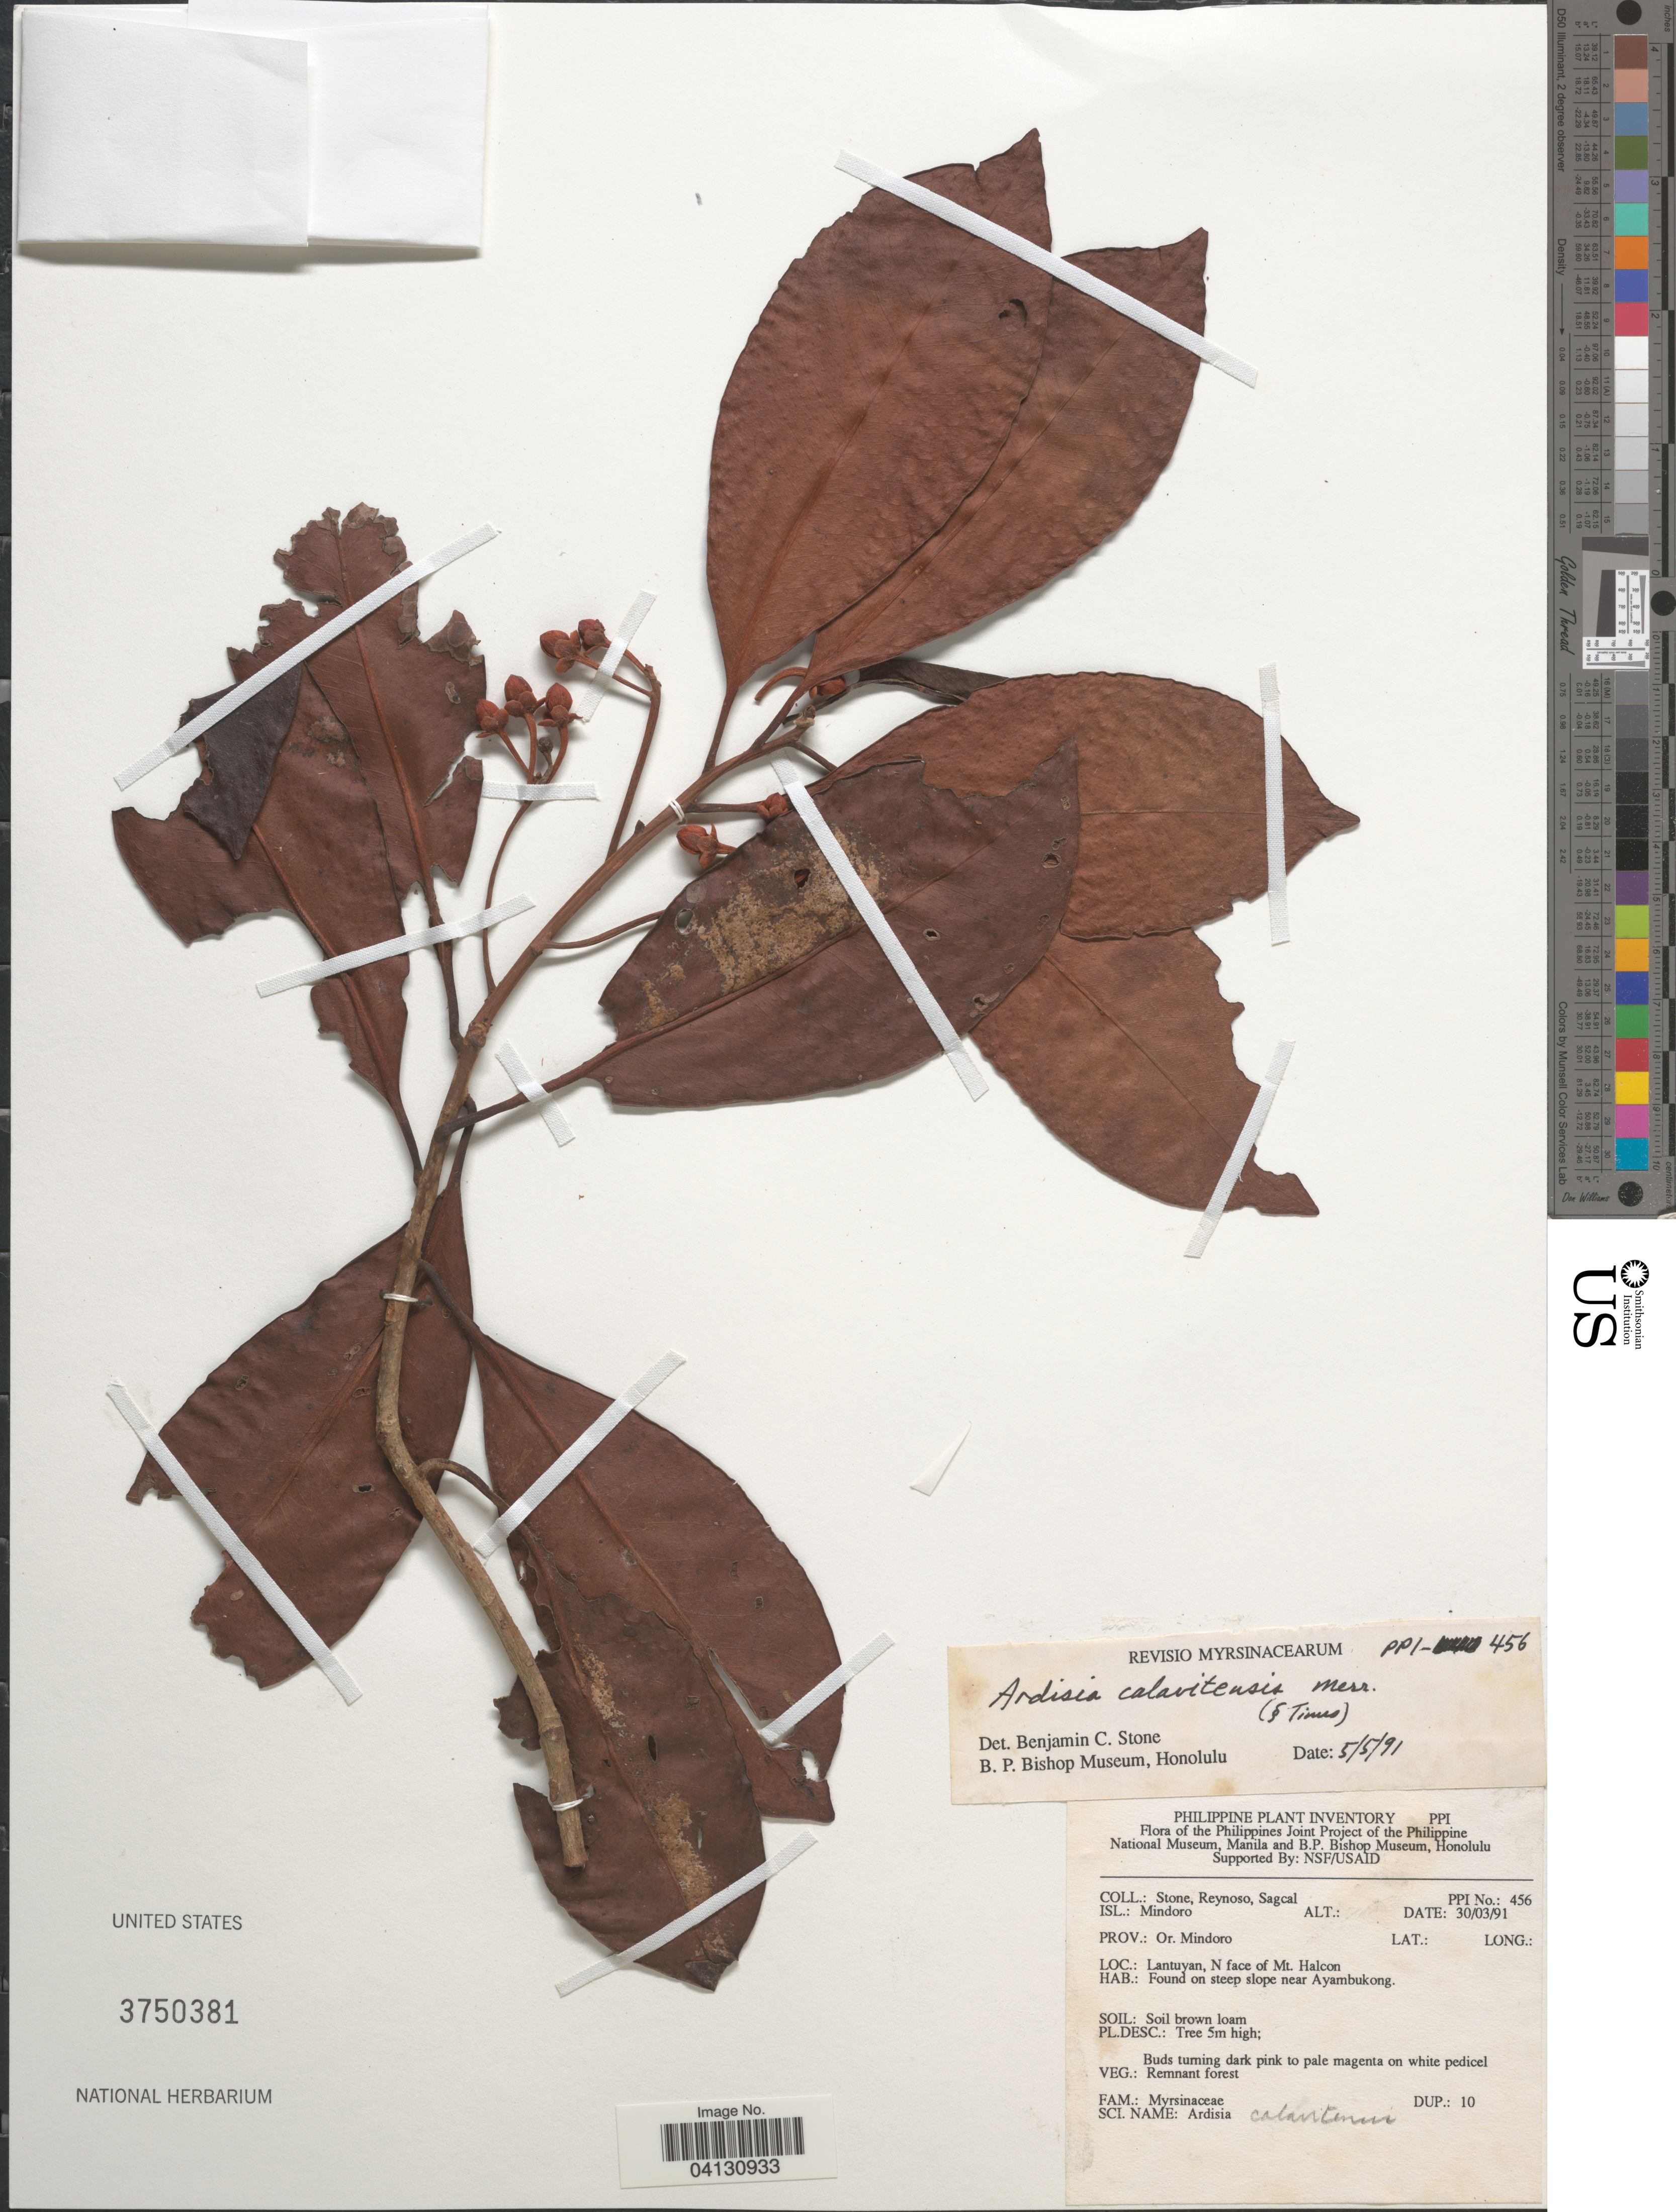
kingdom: Plantae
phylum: Tracheophyta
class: Magnoliopsida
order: Ericales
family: Primulaceae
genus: Ardisia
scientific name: Ardisia calavitensis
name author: Merr.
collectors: -. Stone, E. Reynoso & E. Sagcal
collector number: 456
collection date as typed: Transcribed d/m/y: 30/3/91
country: Philippines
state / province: Mimaropa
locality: Isl.: Mindoro. Prov.: Or. Mindoro. Lantuyan, N face of Mt. Halcon. Found on steep slope near Ayambukong.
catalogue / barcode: US 3750381